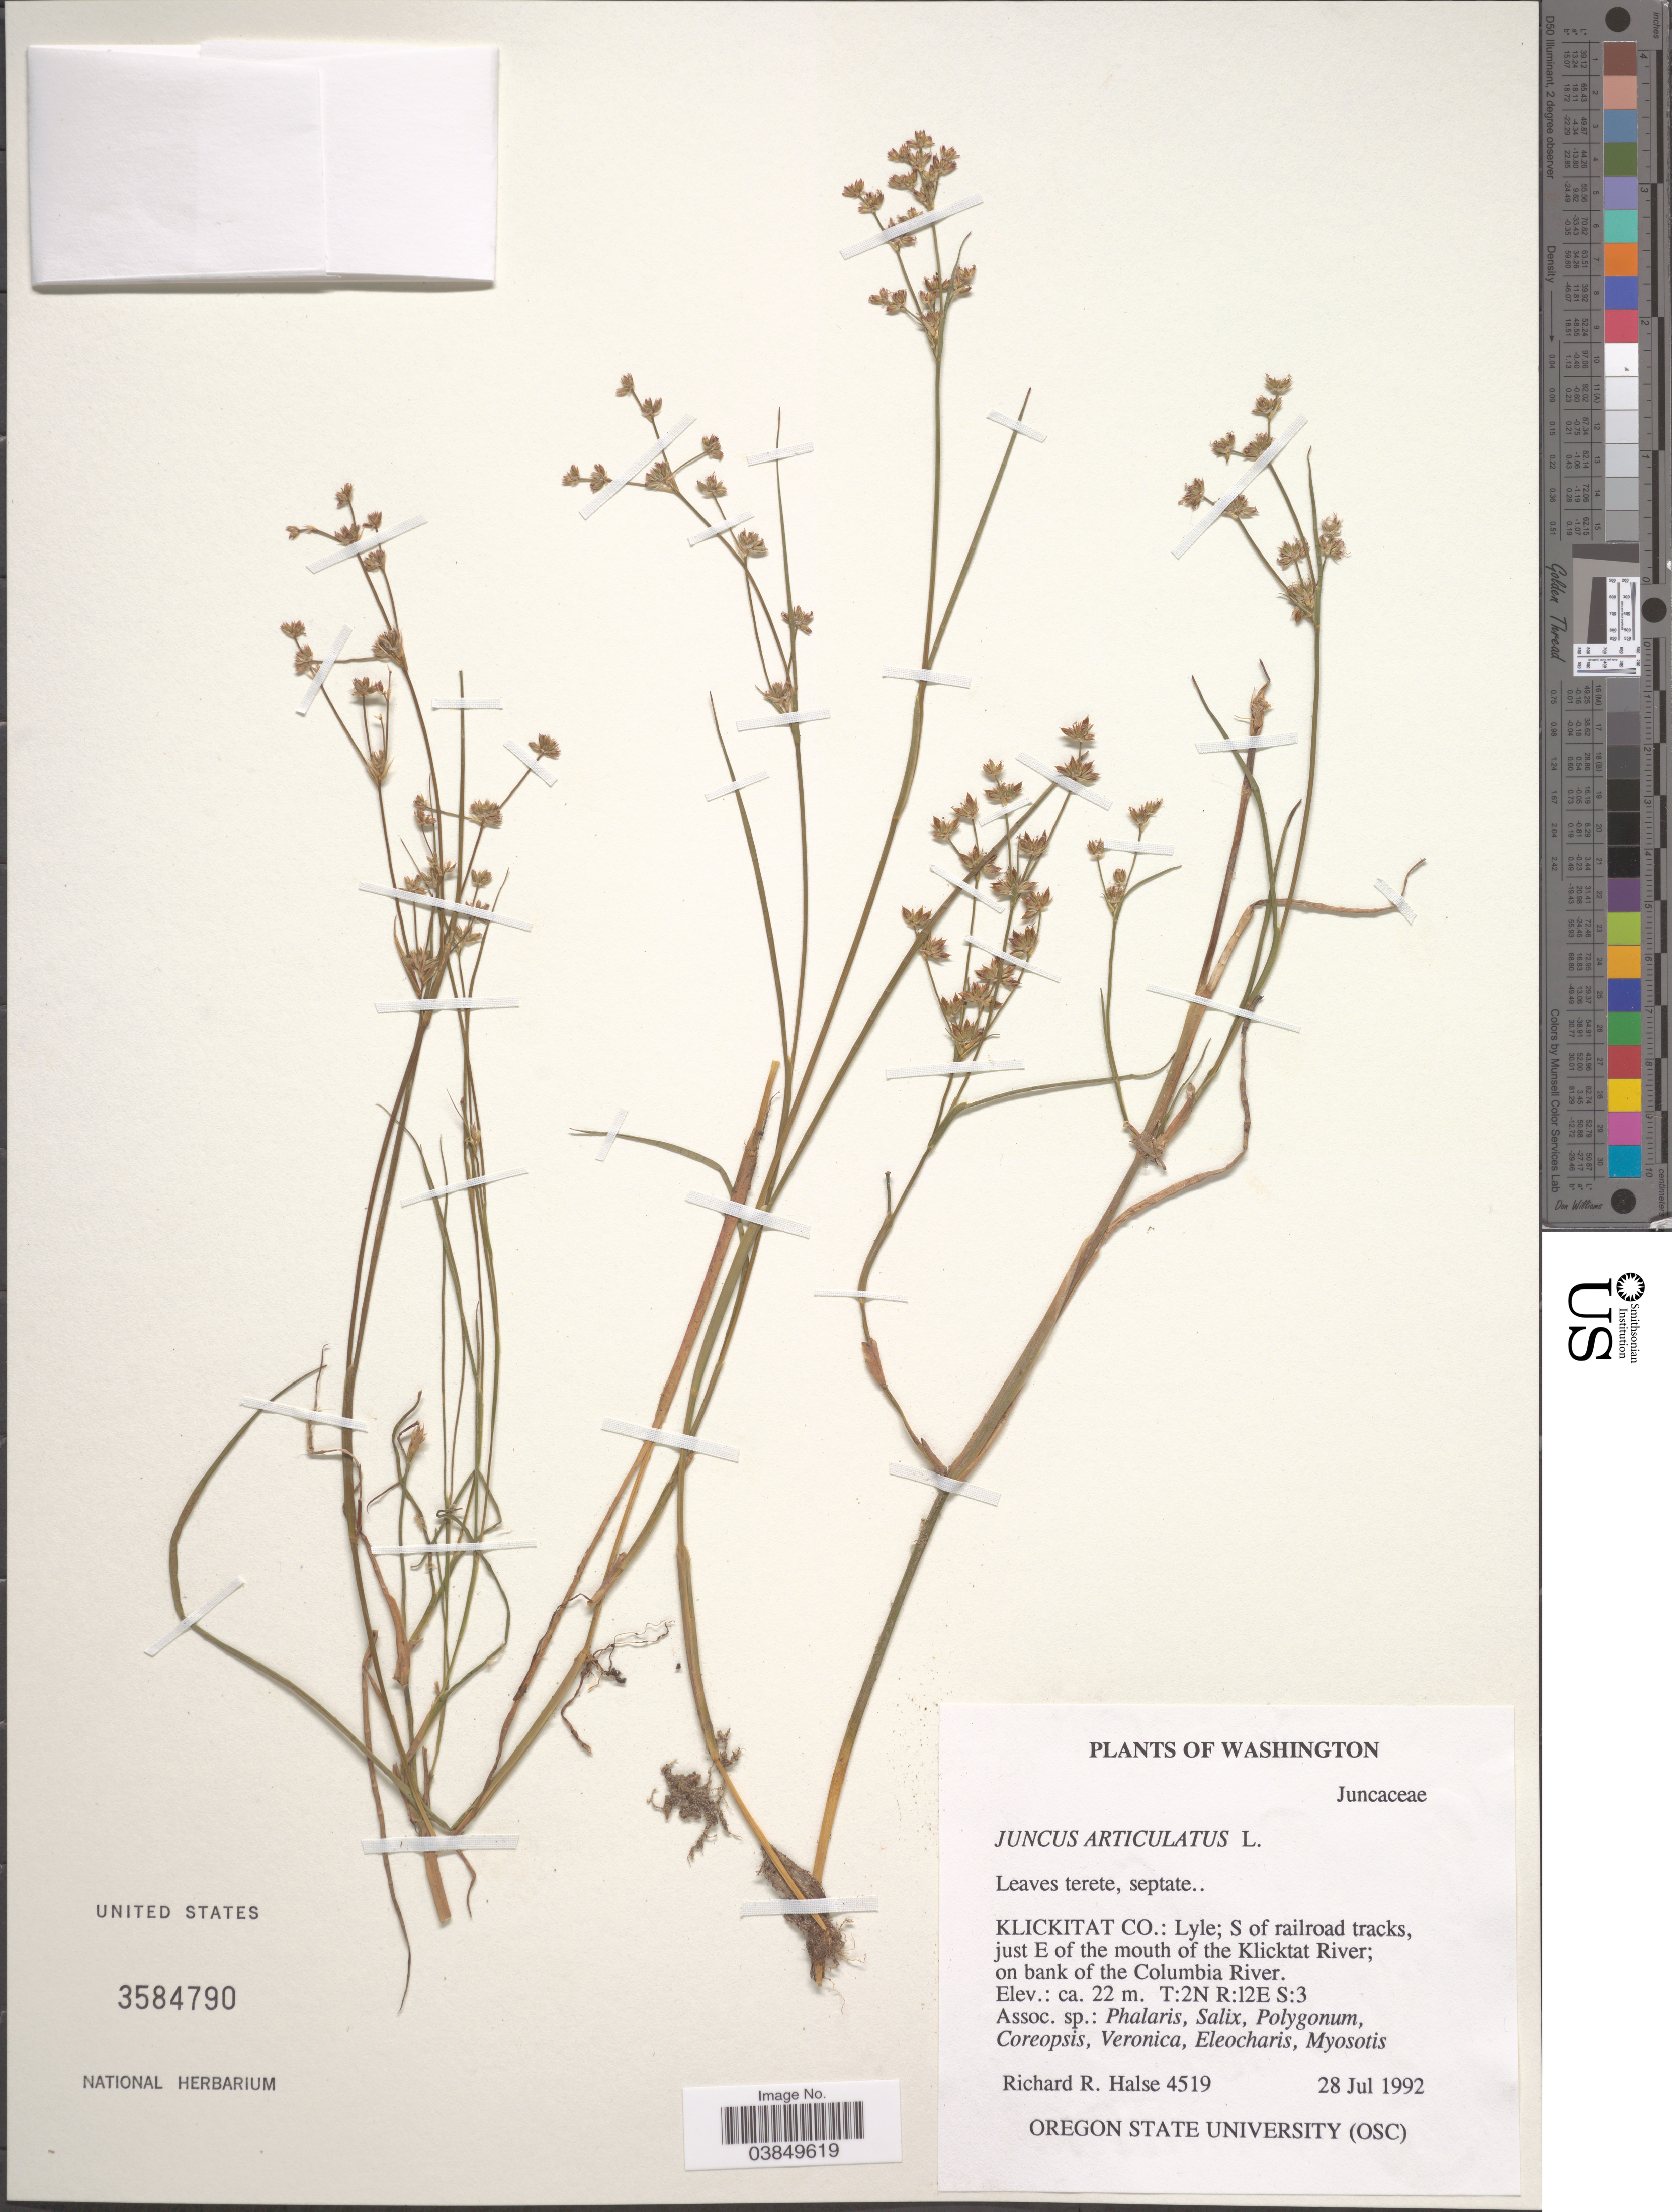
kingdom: Plantae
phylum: Tracheophyta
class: Liliopsida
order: Poales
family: Juncaceae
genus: Juncus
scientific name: Juncus articulatus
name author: L.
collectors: R. Halse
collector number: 4519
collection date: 1992-07-08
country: United States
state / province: Washington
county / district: Klickitat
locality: Klickitat Co.: Lyle; S of railroad tracks, just E of the mouth of the Klicktat River; on bank of the Columbia River. T:2N R:12E S:3.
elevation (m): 22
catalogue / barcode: US 3584790